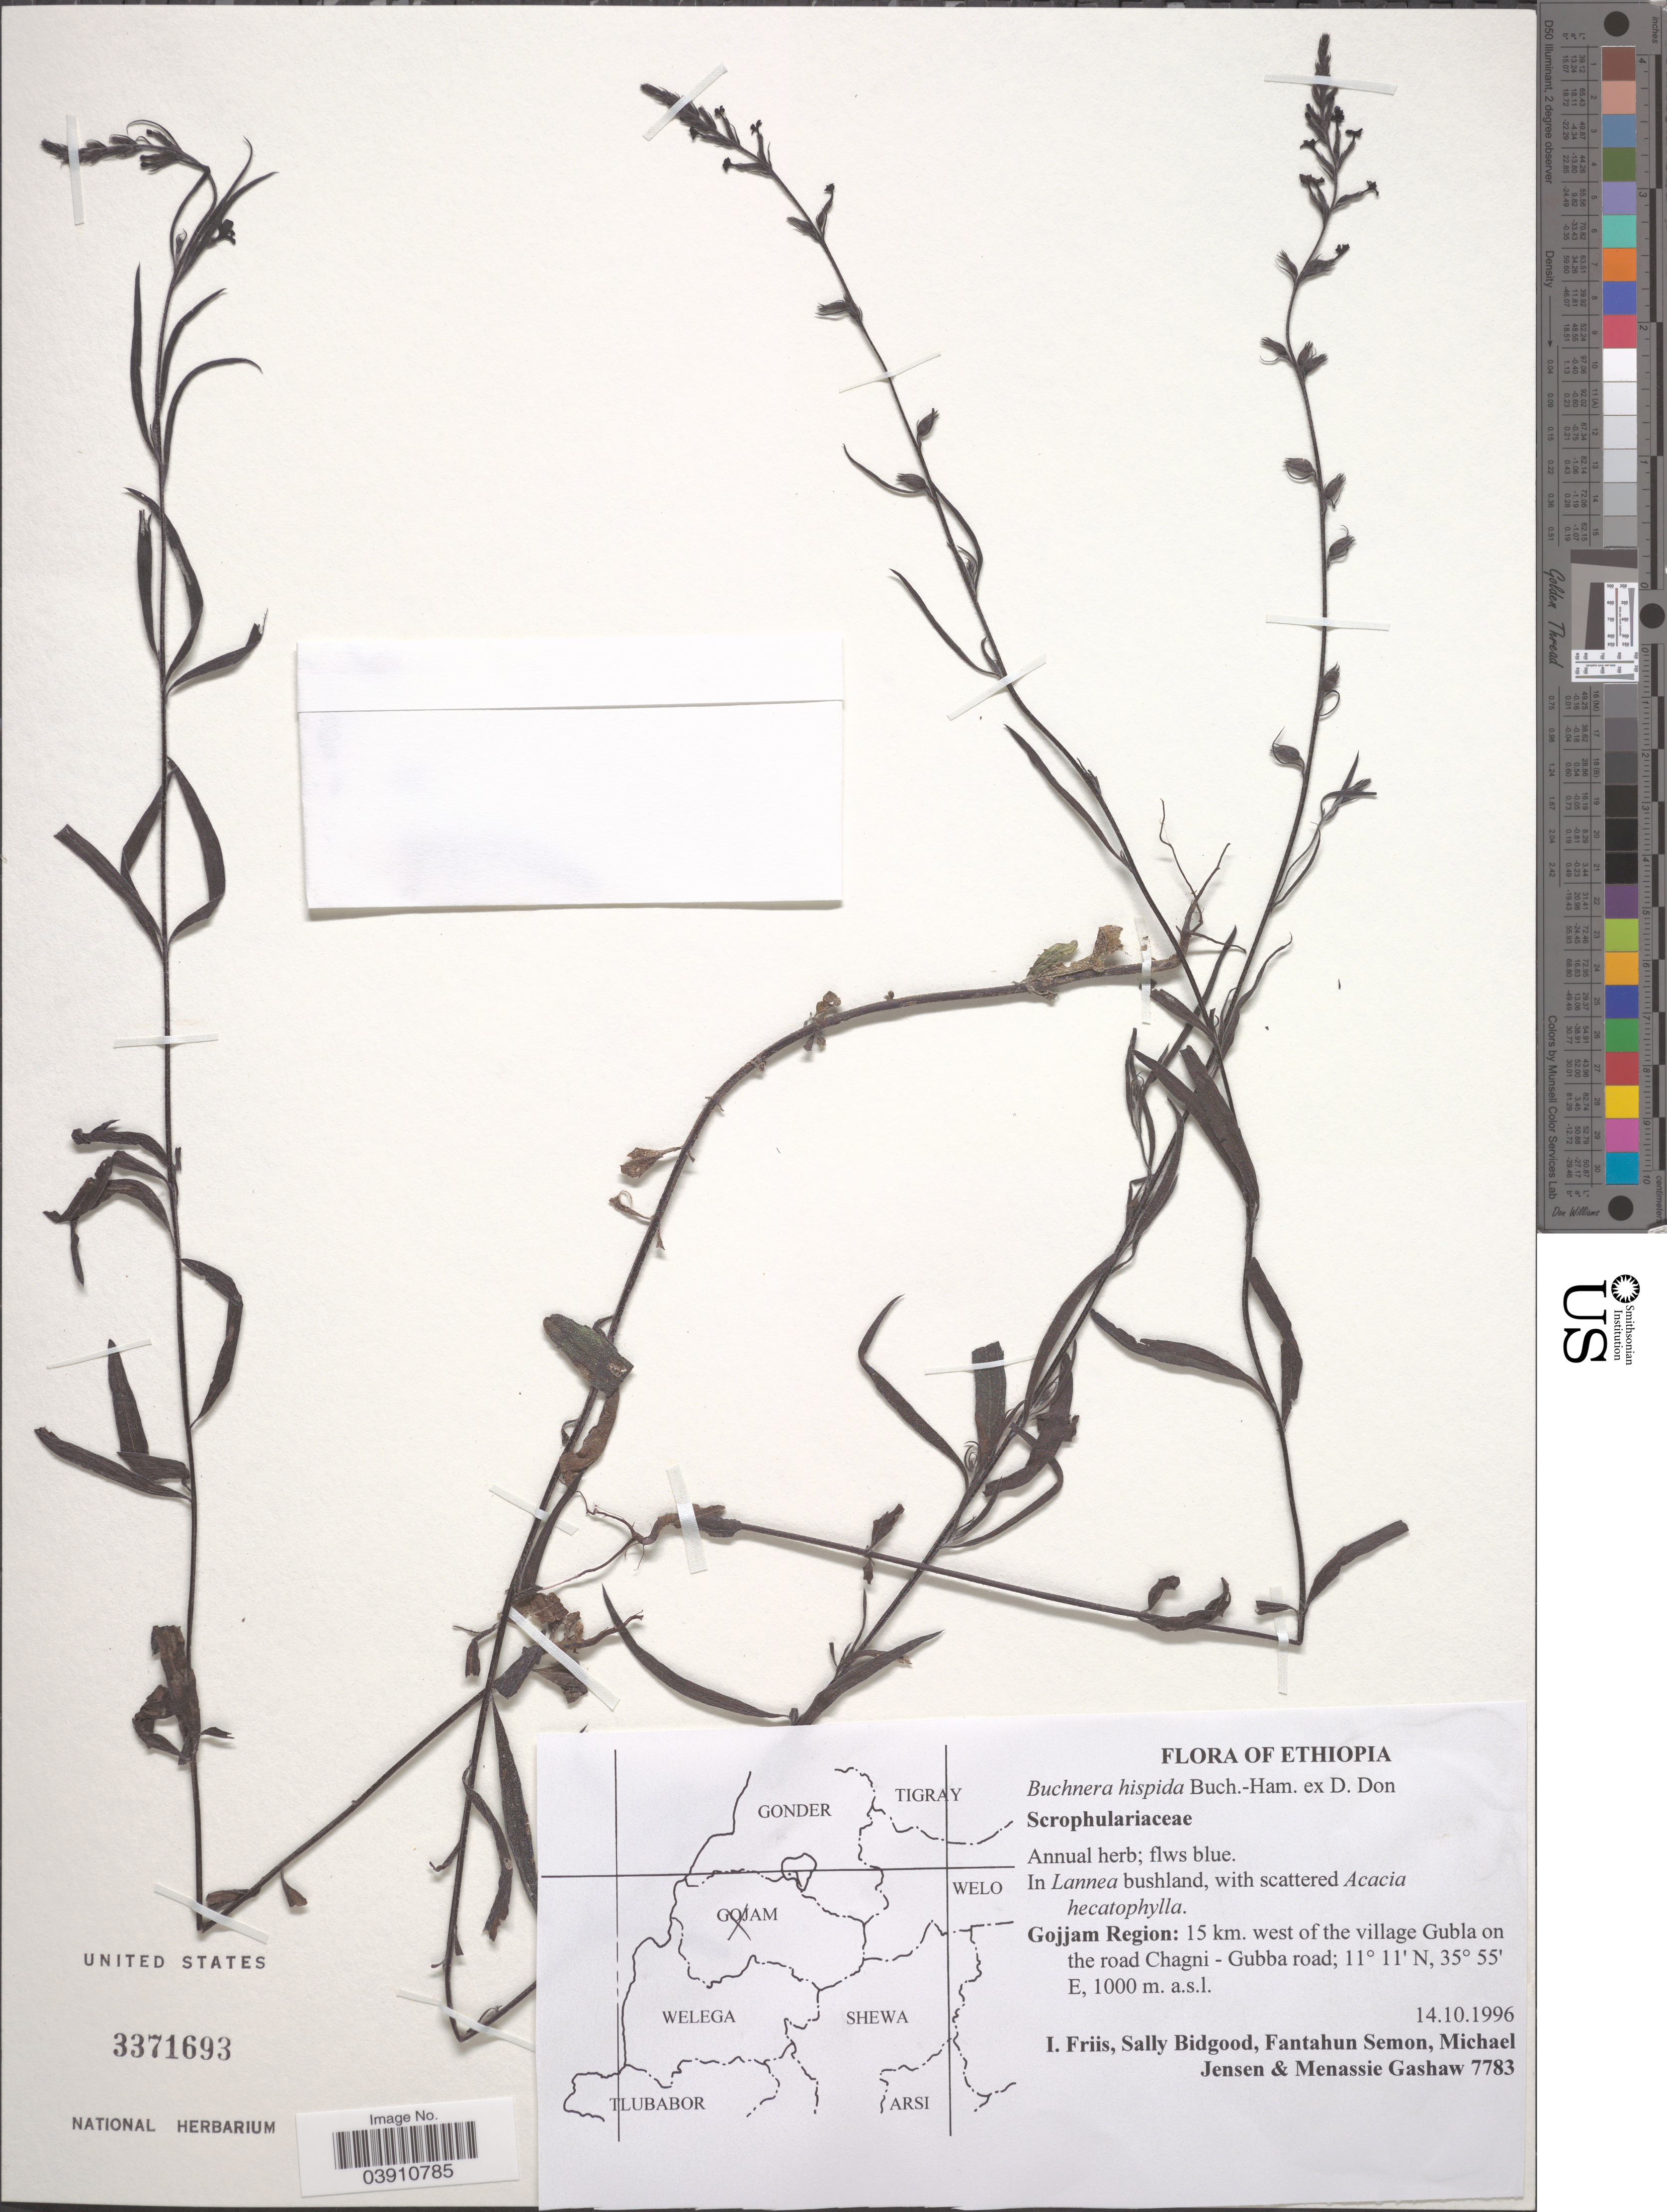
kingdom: Plantae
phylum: Tracheophyta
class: Magnoliopsida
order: Lamiales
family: Orobanchaceae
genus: Buchnera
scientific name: Buchnera hispida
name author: Buch.-Ham. ex D. Don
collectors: I. Friis, S. Bidgood, F. Semon, M. Jensen & M. Gashaw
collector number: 7783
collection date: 1996-10-14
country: Ethiopia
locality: Gojjam Region: 15 km. west of the village Gubla on the road Chagni - Gubba road.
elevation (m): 1000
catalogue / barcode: US 3371693